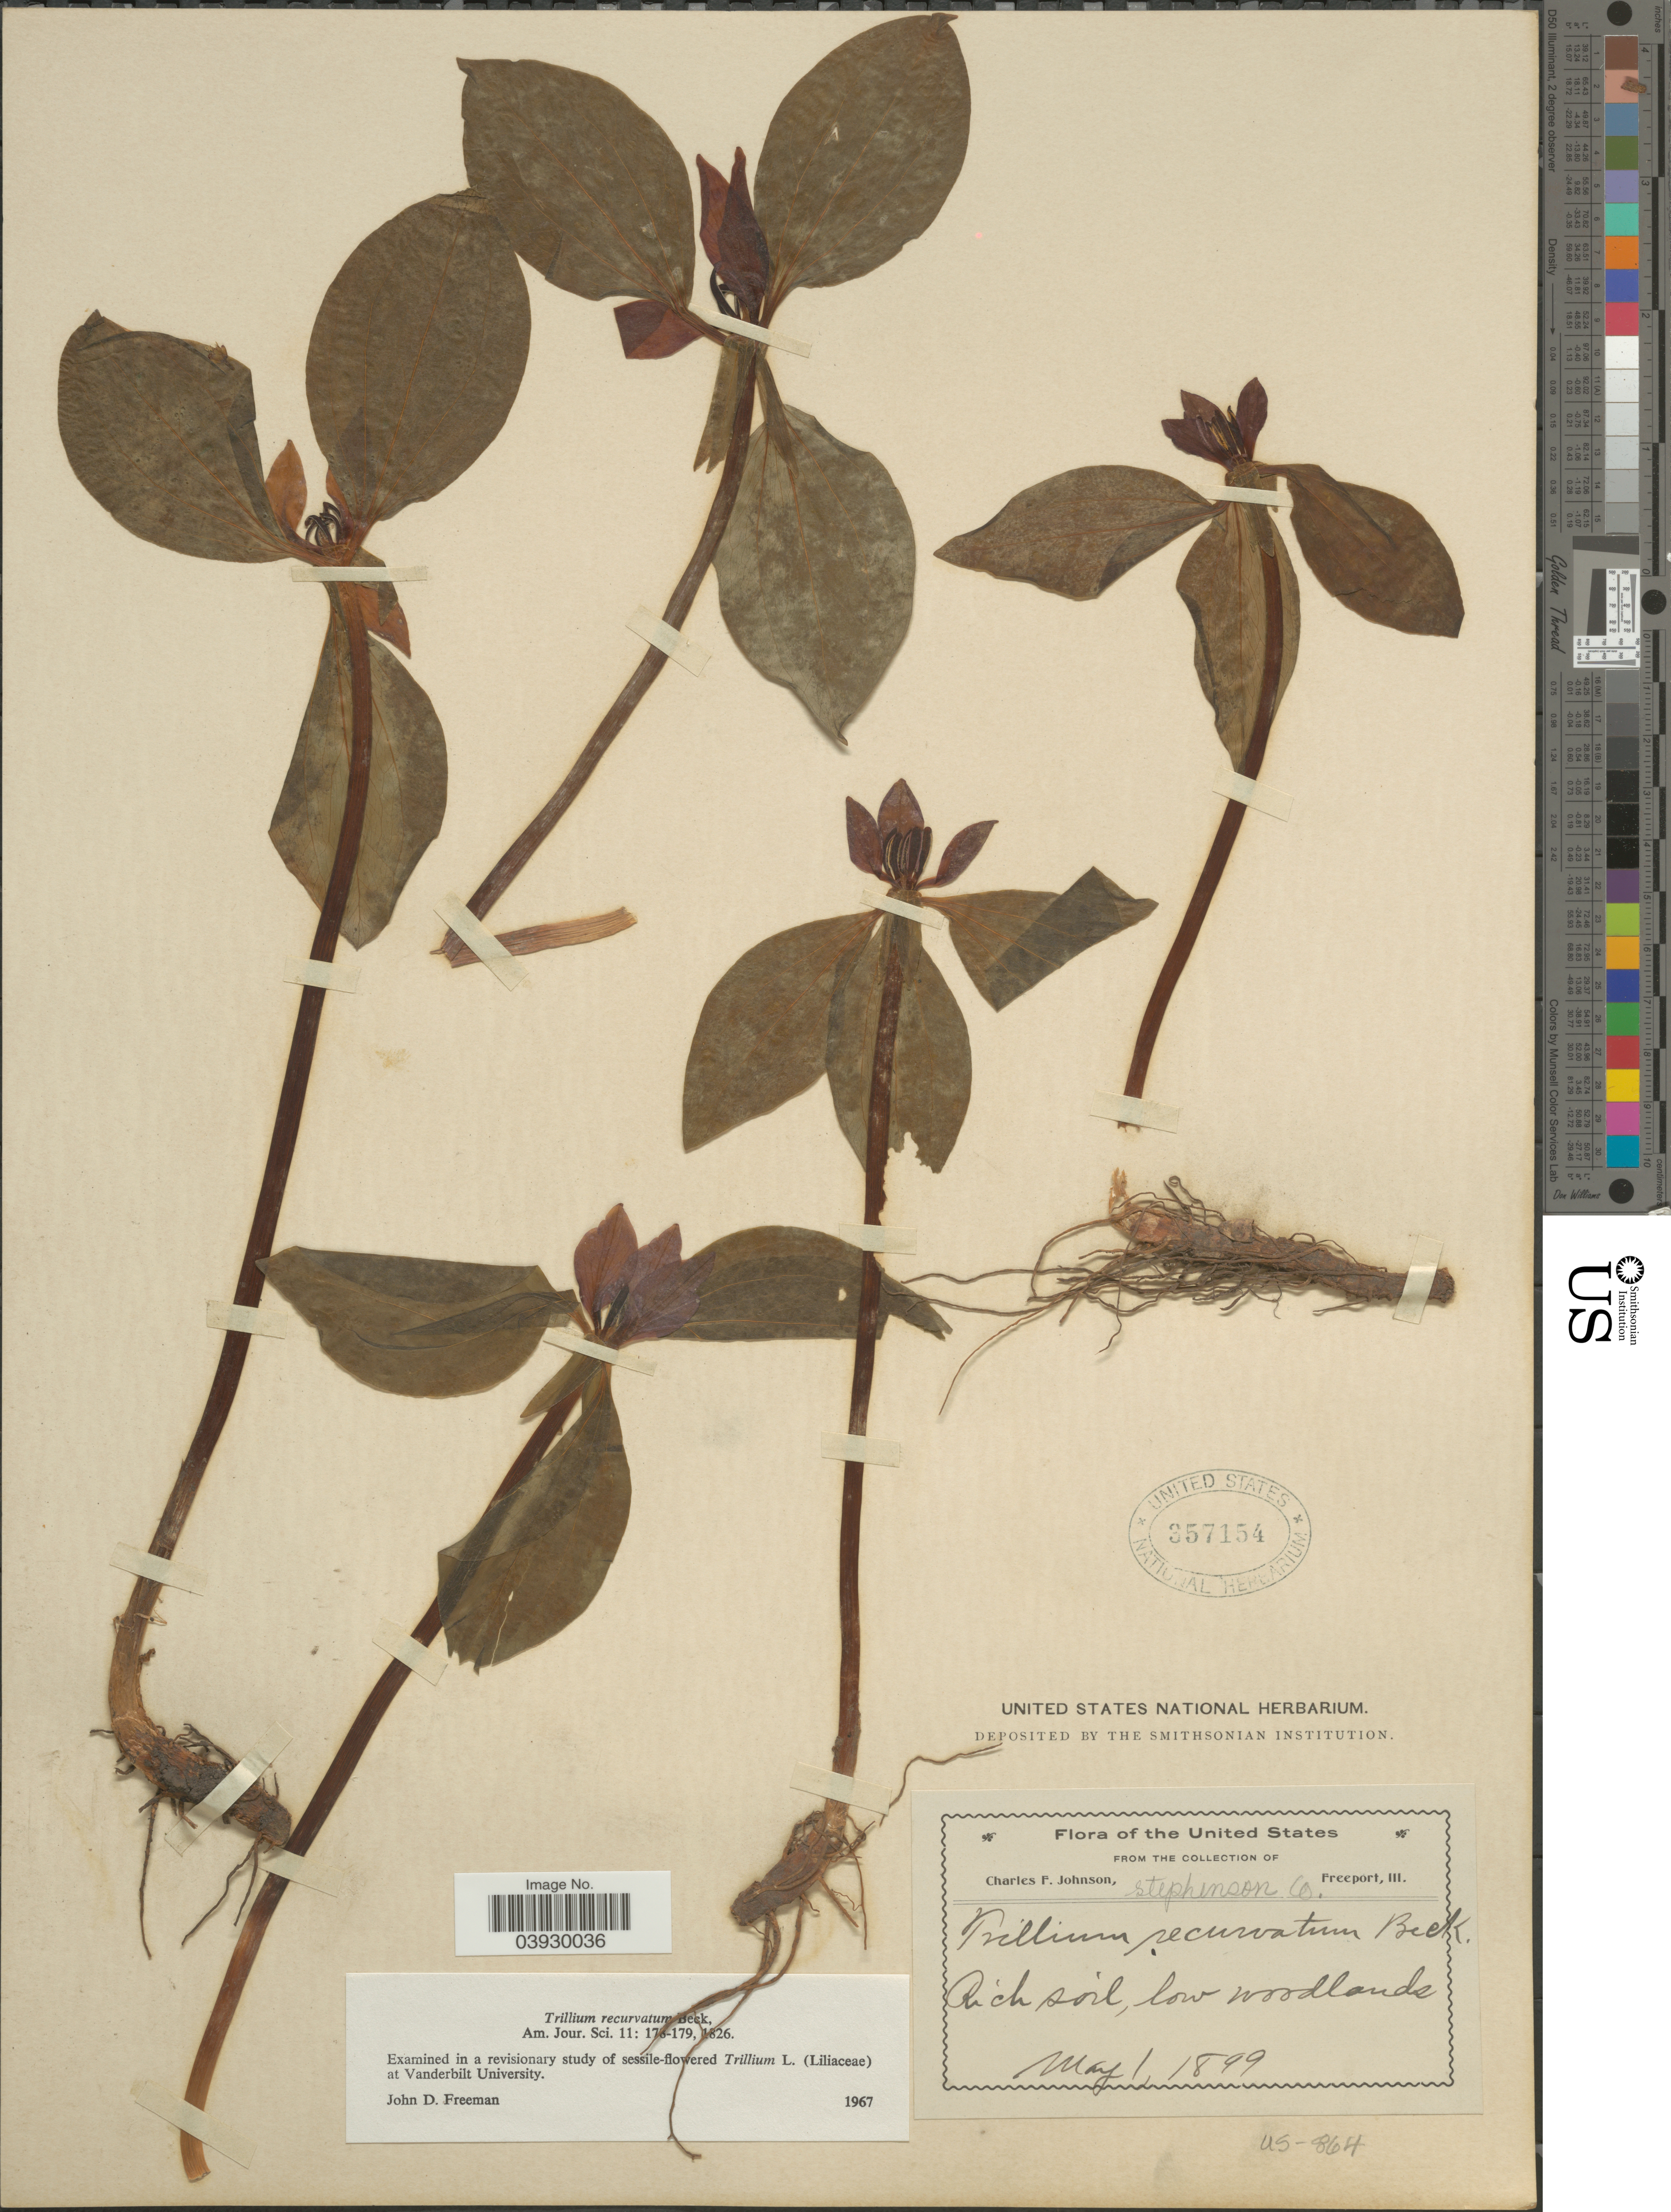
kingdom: Plantae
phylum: Tracheophyta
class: Liliopsida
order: Liliales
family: Melanthiaceae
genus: Trillium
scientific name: Trillium recurvatum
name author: L.C. Beck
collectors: C. F. Johnson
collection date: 1899-05-01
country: United States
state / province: Illinois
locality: Stephenson Co.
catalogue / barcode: US 357154